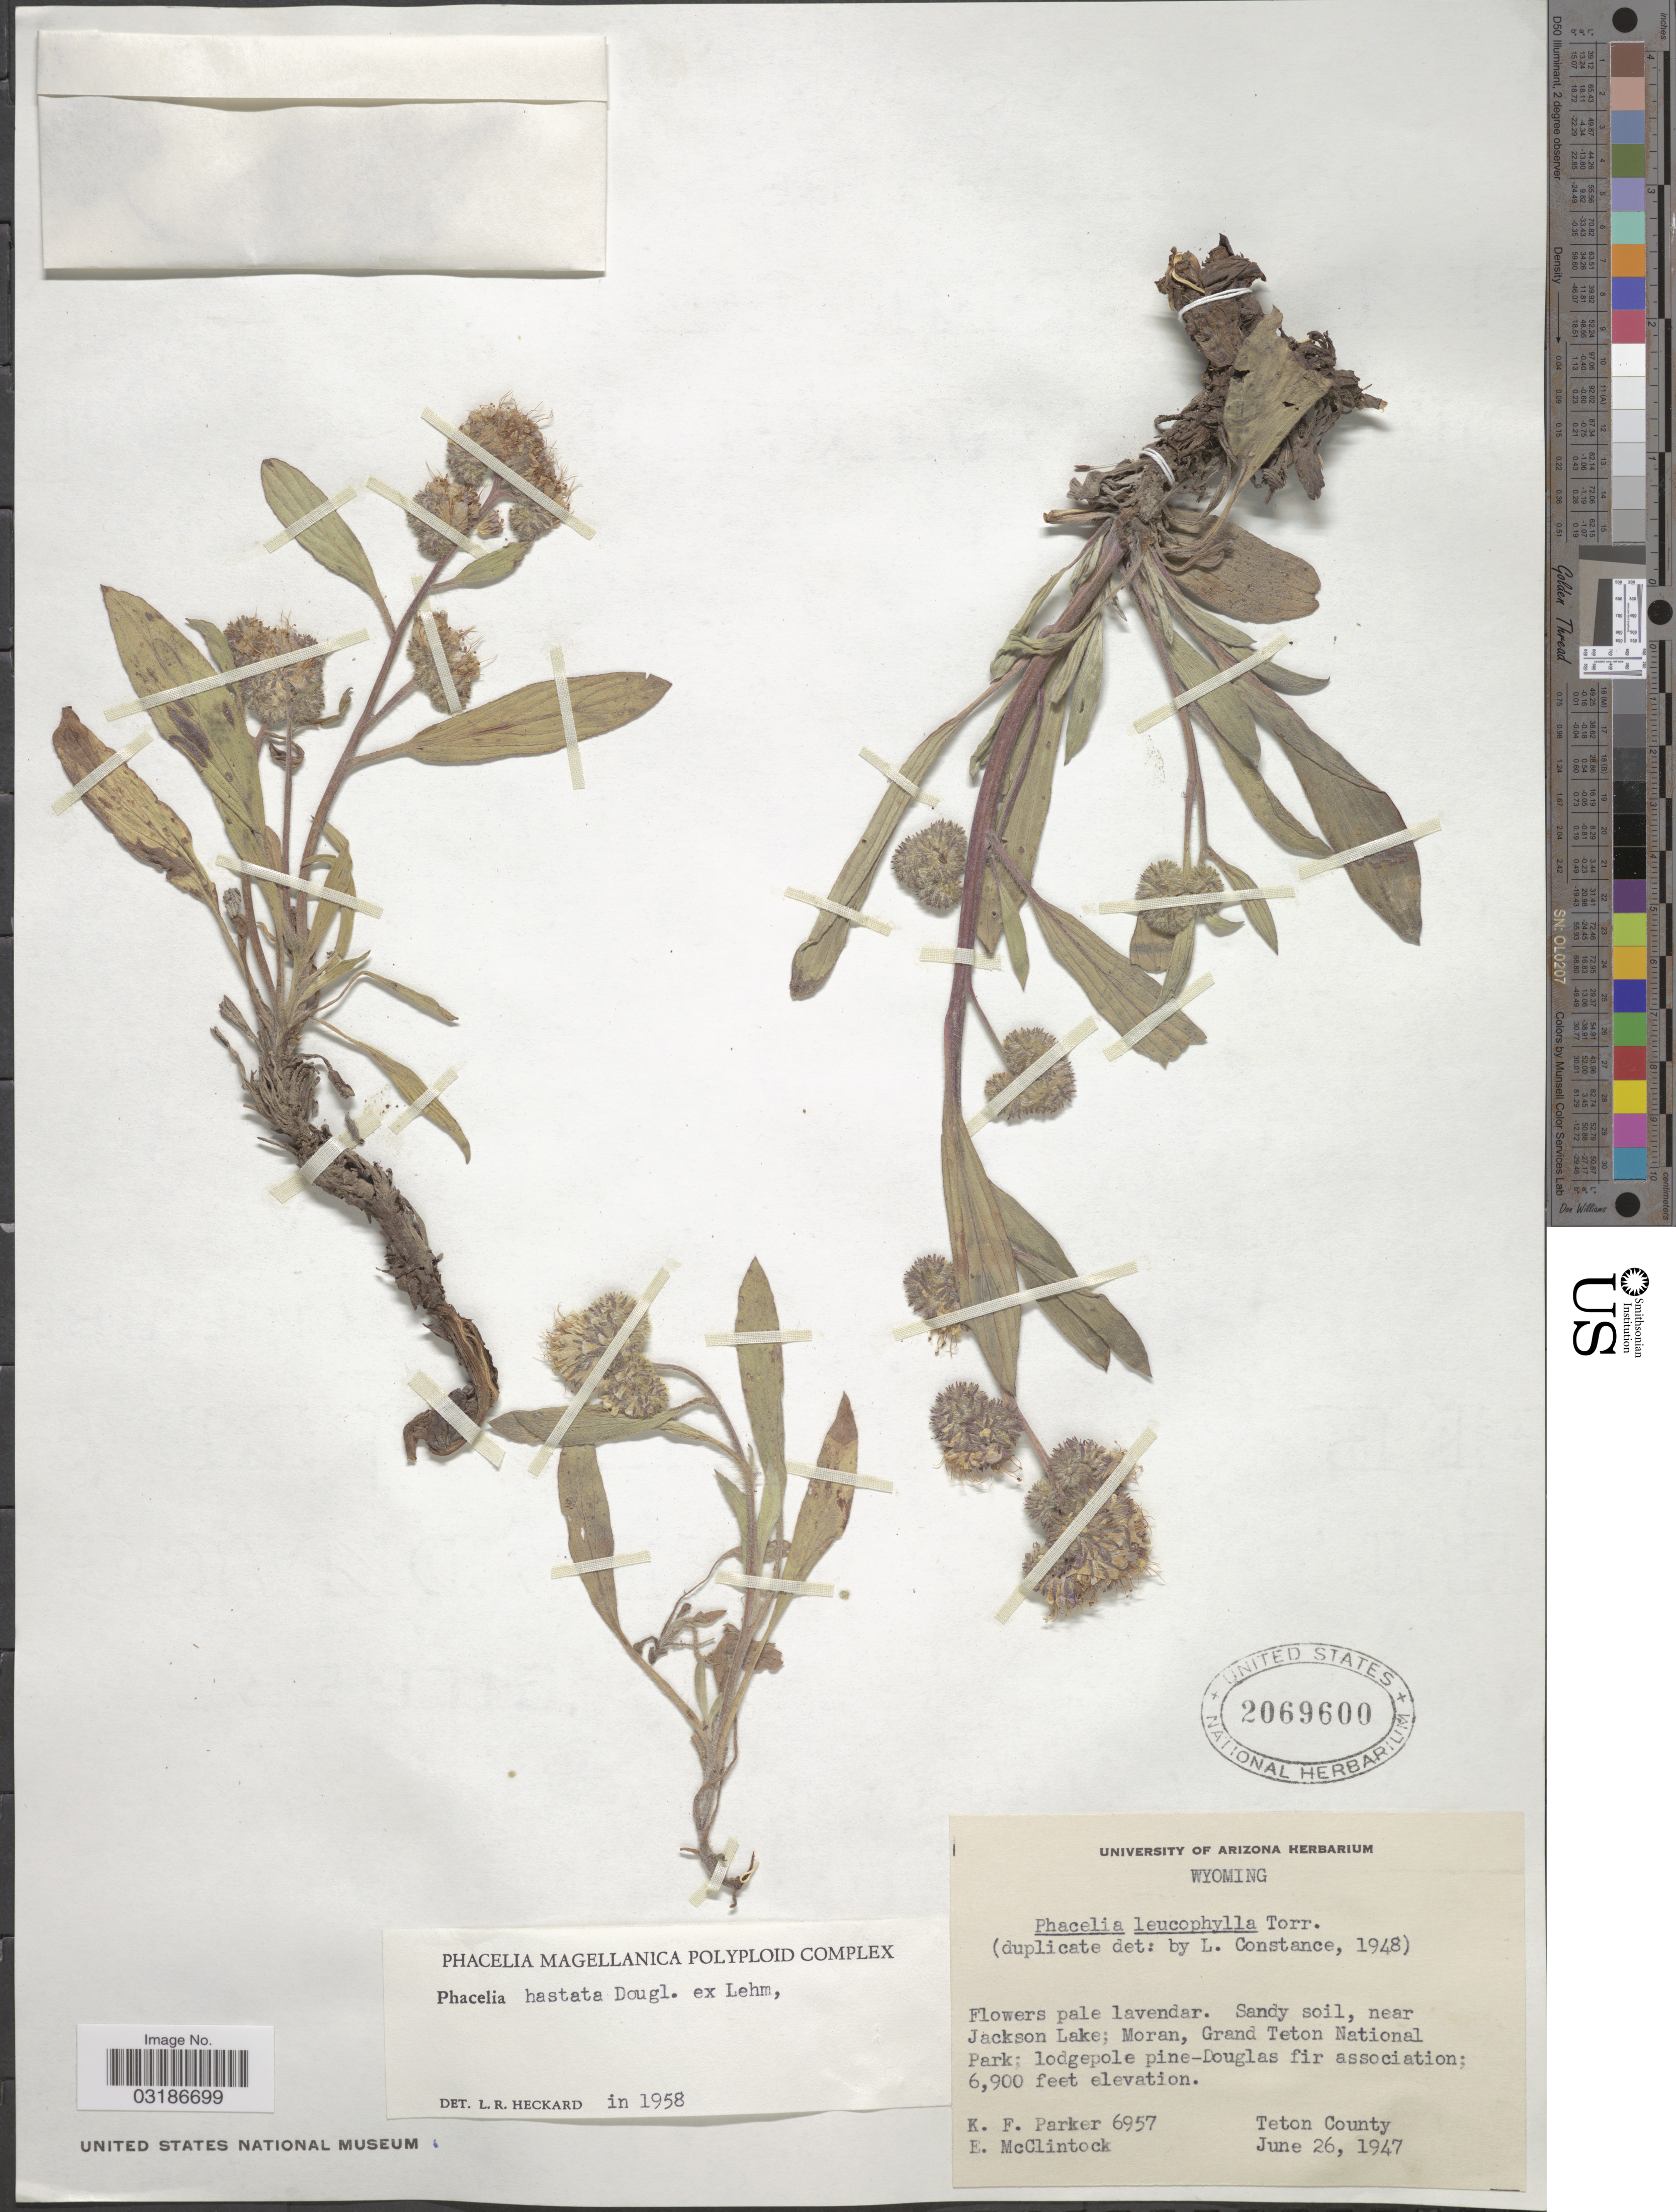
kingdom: Plantae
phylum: Tracheophyta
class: Magnoliopsida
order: Boraginales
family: Hydrophyllaceae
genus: Phacelia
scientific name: Phacelia hastata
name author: Douglas ex Lehm.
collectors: K. F. Parker & E. McClintock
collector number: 6957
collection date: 1947-06-26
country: United States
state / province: Wyoming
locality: Near Jackson Lake; Moran, Grand Teton National Park. Teton County.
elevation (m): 2103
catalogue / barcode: US 2069600